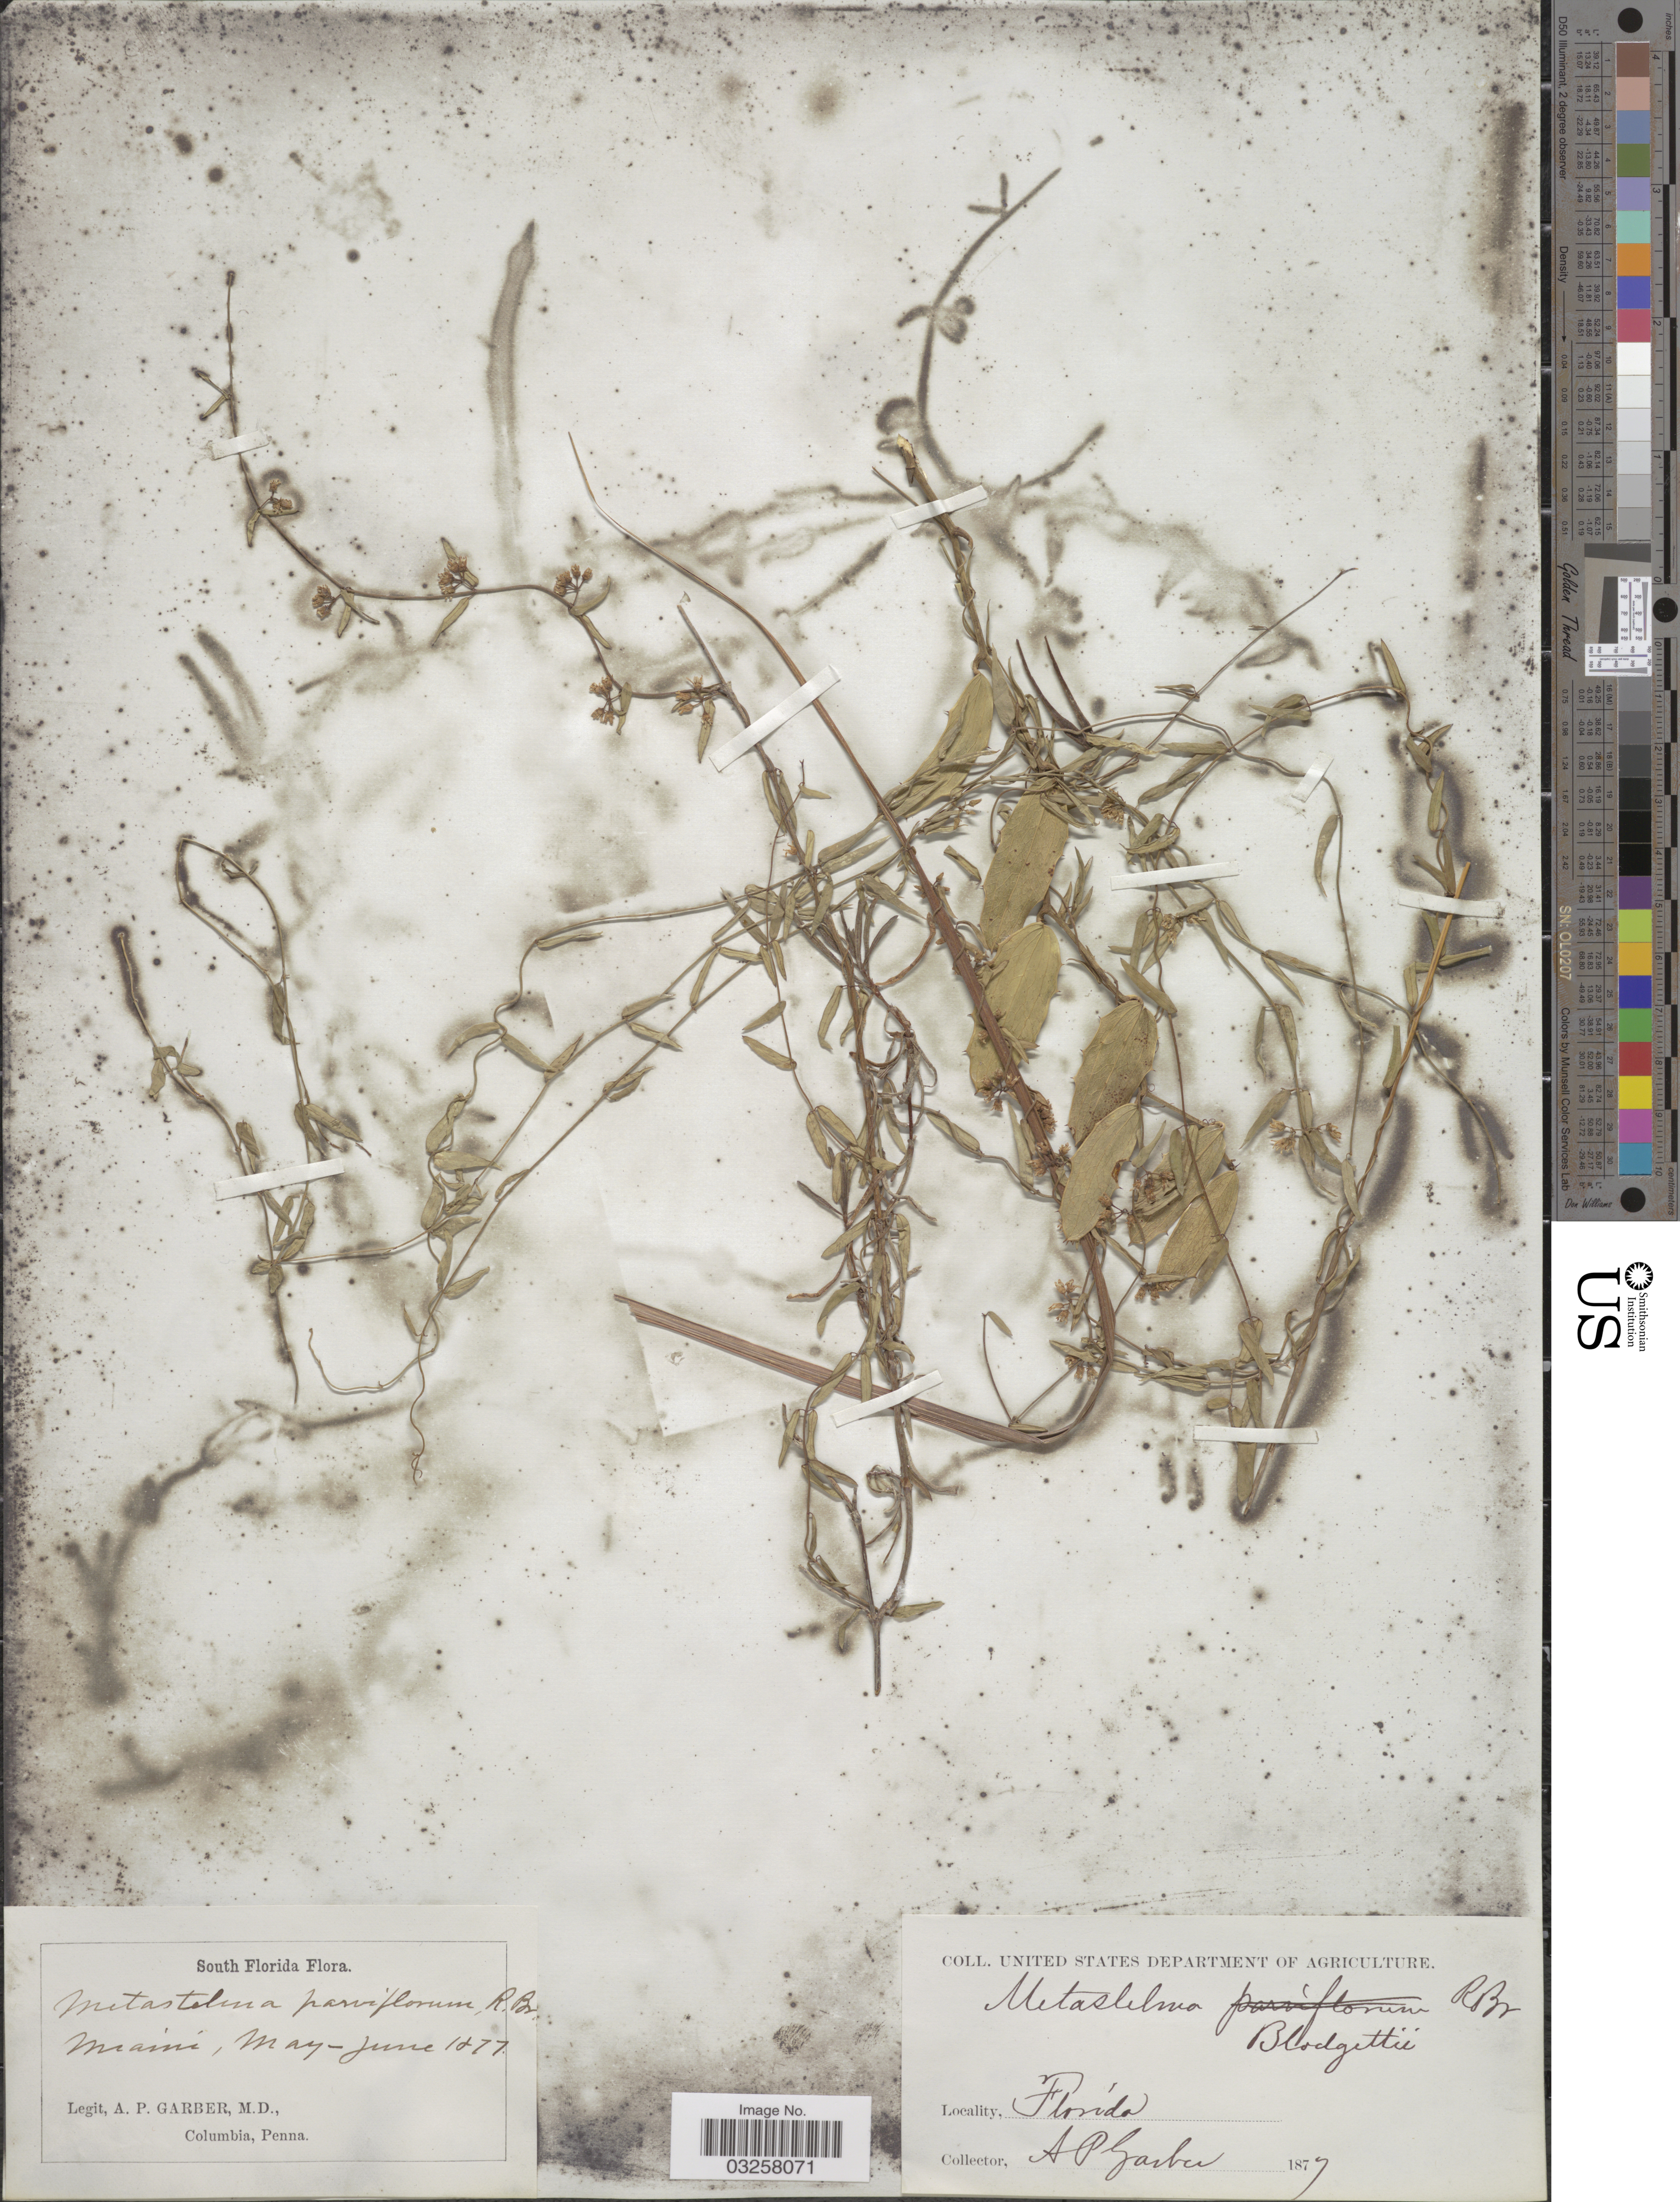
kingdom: Plantae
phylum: Tracheophyta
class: Magnoliopsida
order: Gentianales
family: Apocynaceae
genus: Metastelma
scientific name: Metastelma blodgettii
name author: A. Gray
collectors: A. P. Garber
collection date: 1877-05/1877-06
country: United States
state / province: Florida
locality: South Florida. Miami.